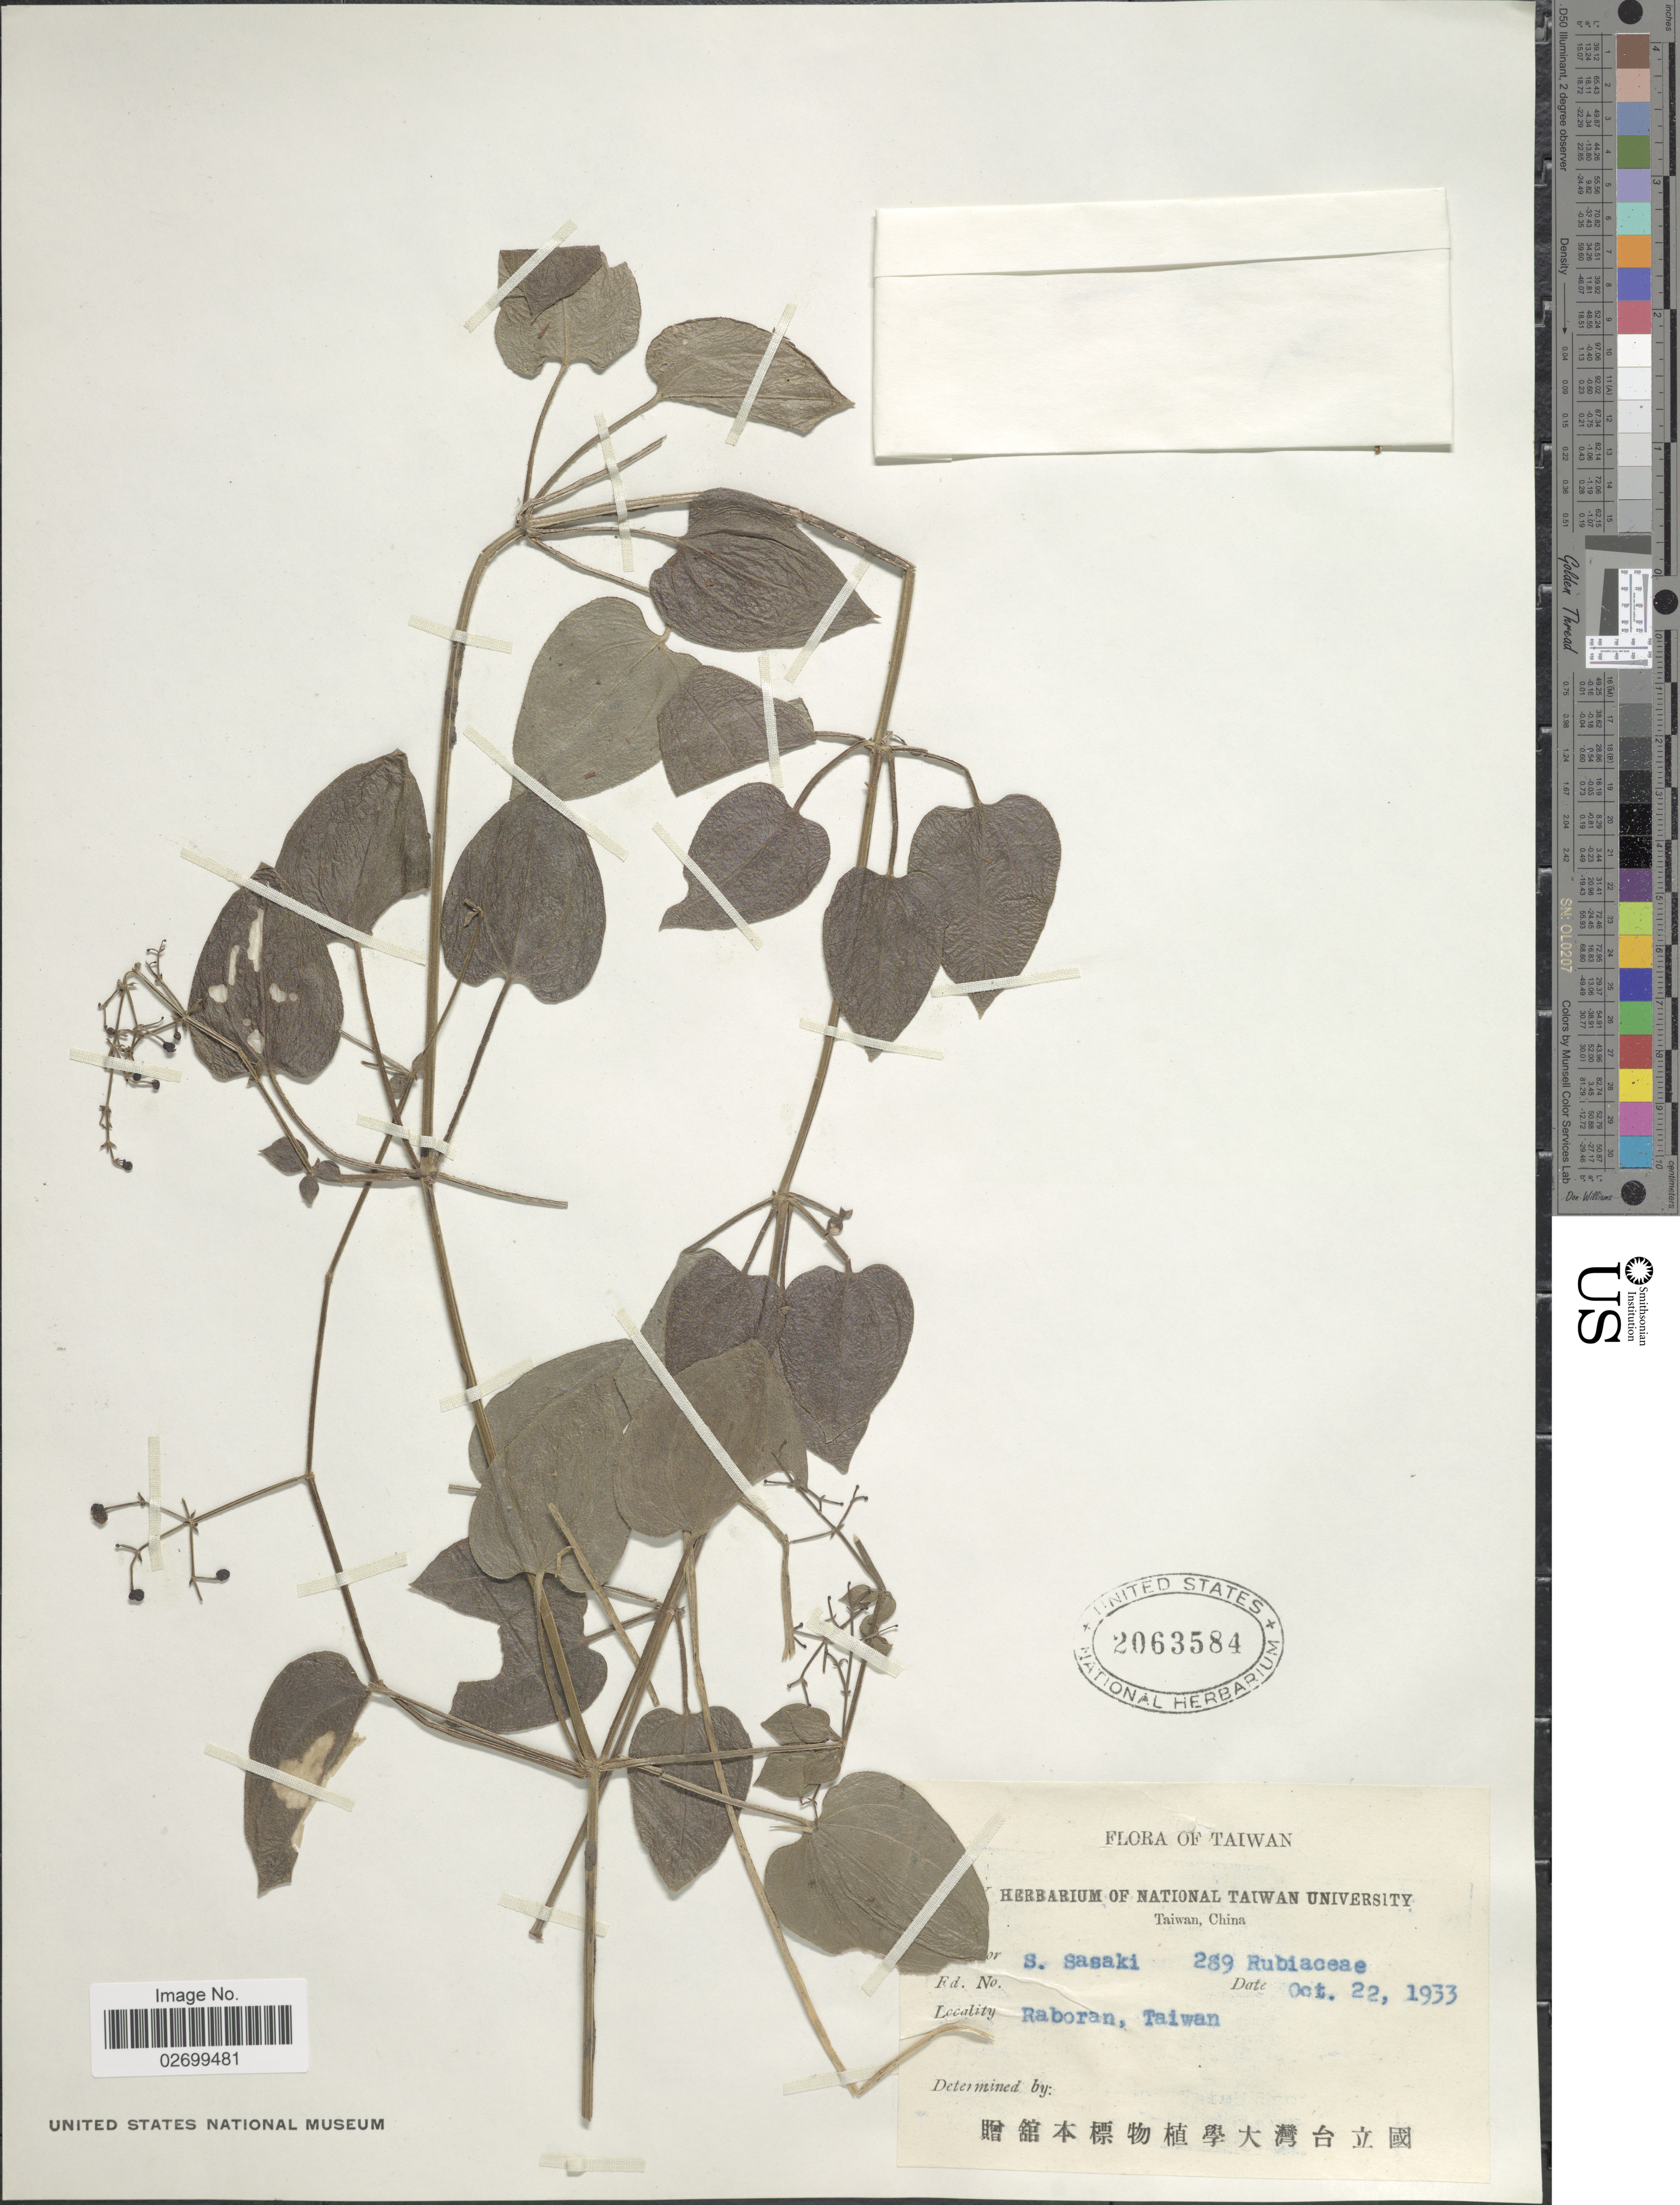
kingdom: Plantae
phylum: Tracheophyta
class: Magnoliopsida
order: Gentianales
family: Rubiaceae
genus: Rubia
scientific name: Rubia cordifolia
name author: L.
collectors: S. Sasaki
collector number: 289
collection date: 1933-10-22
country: Taiwan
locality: Raboran.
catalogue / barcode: US 2063584